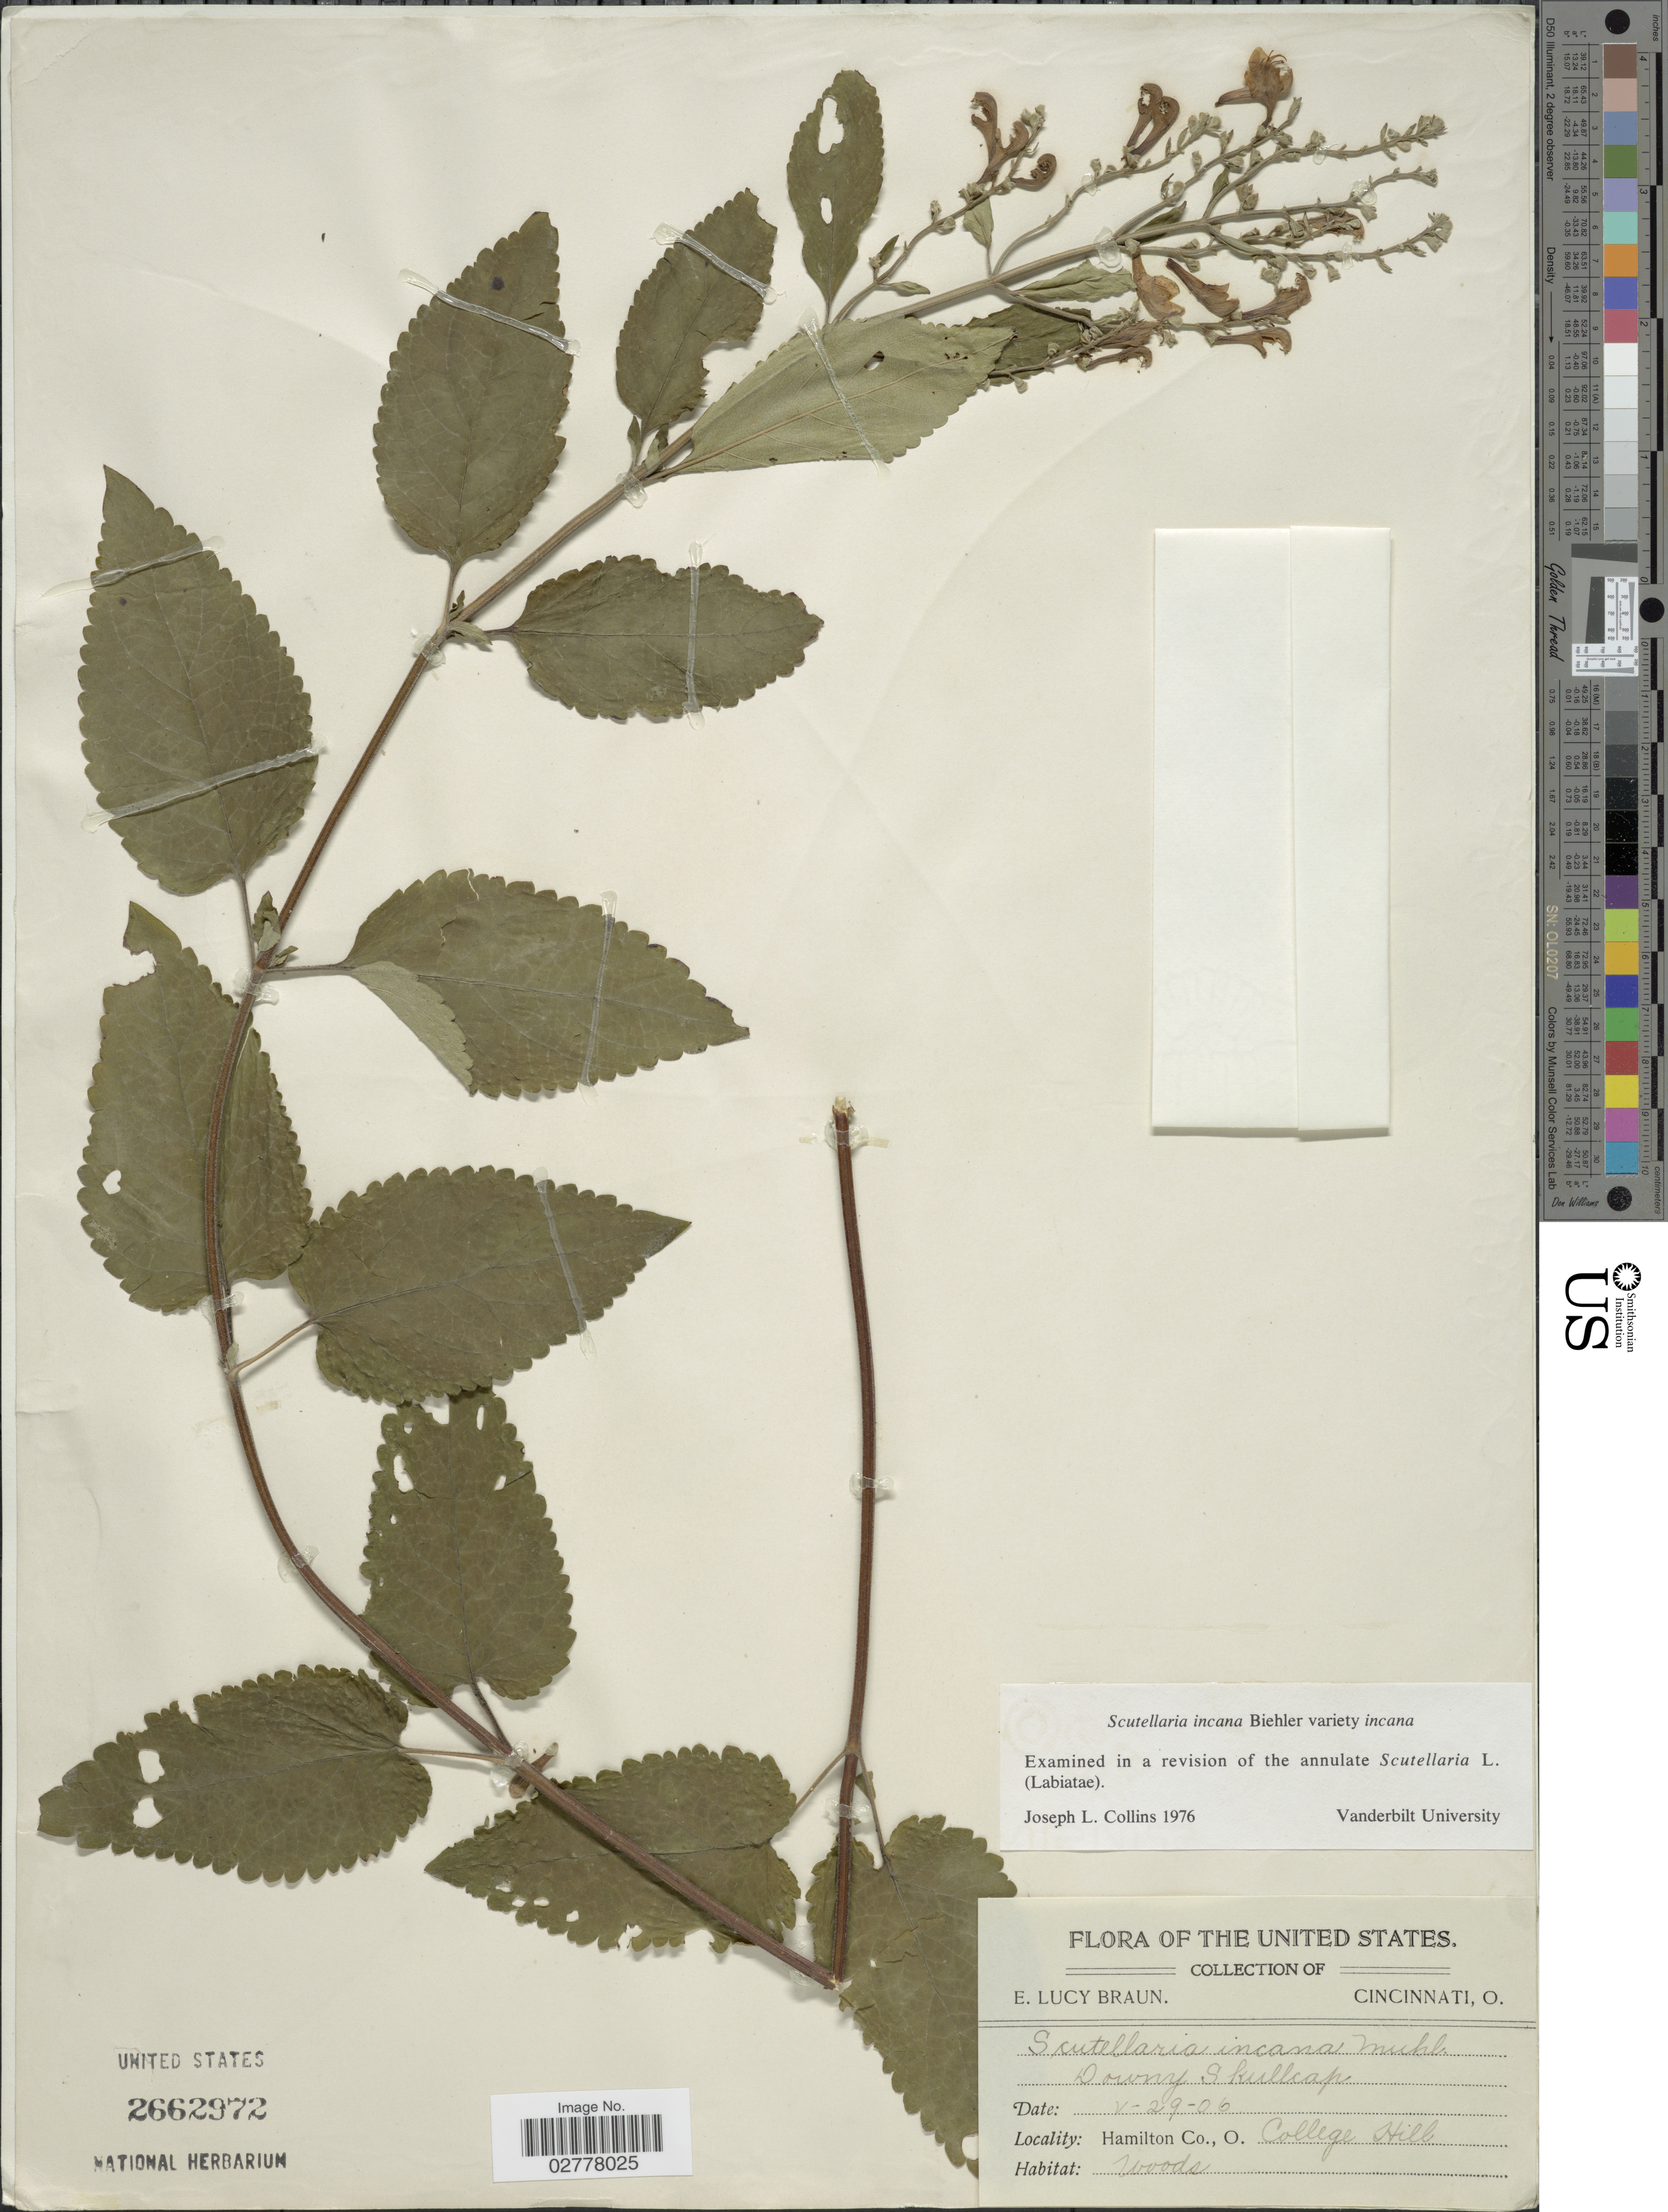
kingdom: Plantae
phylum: Tracheophyta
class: Magnoliopsida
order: Lamiales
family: Lamiaceae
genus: Scutellaria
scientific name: Scutellaria incana var. incana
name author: Biehler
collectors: E. L. Braun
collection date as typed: Transcribed d/m/y: 29/5/6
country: United States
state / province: Ohio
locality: Hamilton Co., College Hill.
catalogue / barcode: US 2662972